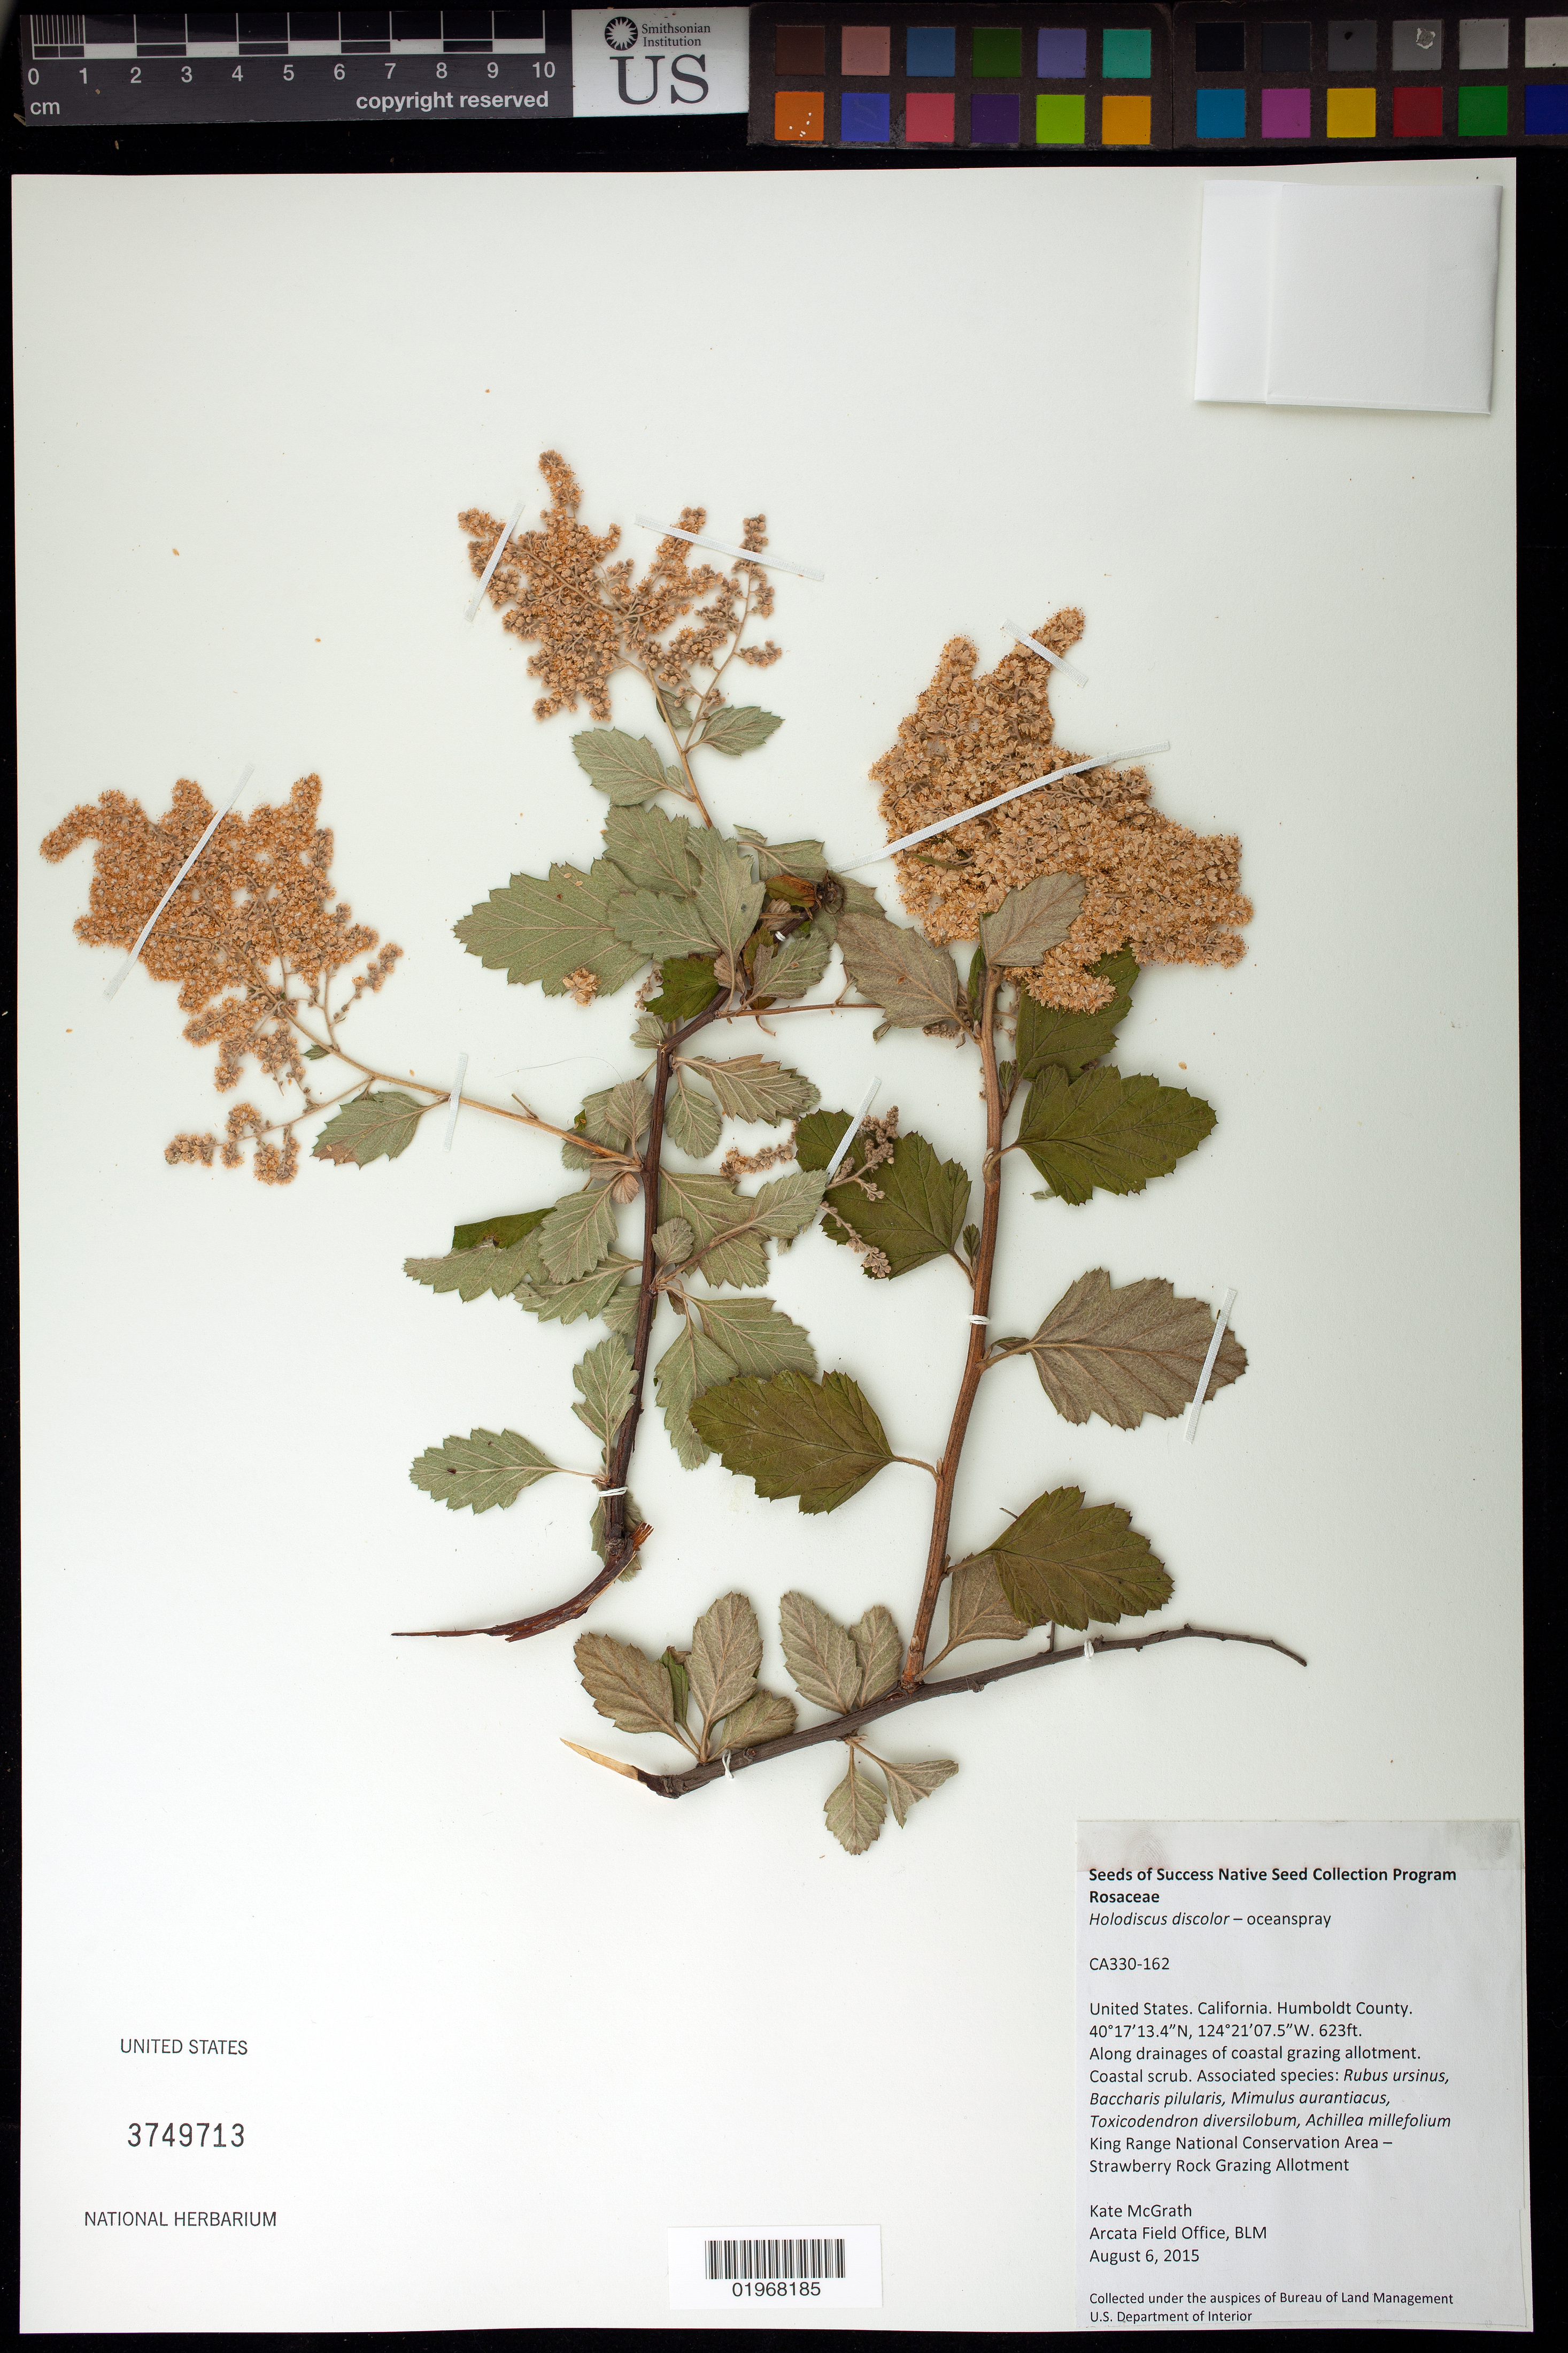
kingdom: Plantae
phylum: Tracheophyta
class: Magnoliopsida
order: Rosales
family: Rosaceae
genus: Holodiscus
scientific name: Holodiscus discolor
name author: (Pursh) Maxim.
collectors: K. McGrath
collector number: CA330-162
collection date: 2015-08-06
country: United States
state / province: California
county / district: Humbolt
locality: BLM King Range National Conservation Area, Strawberry Rock Grazing Allotment.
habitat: Grazing pasture w encroaching Rubus parviflorus. Mixed coastal scrub. Mainly found in drainages.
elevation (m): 190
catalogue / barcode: US 3749713